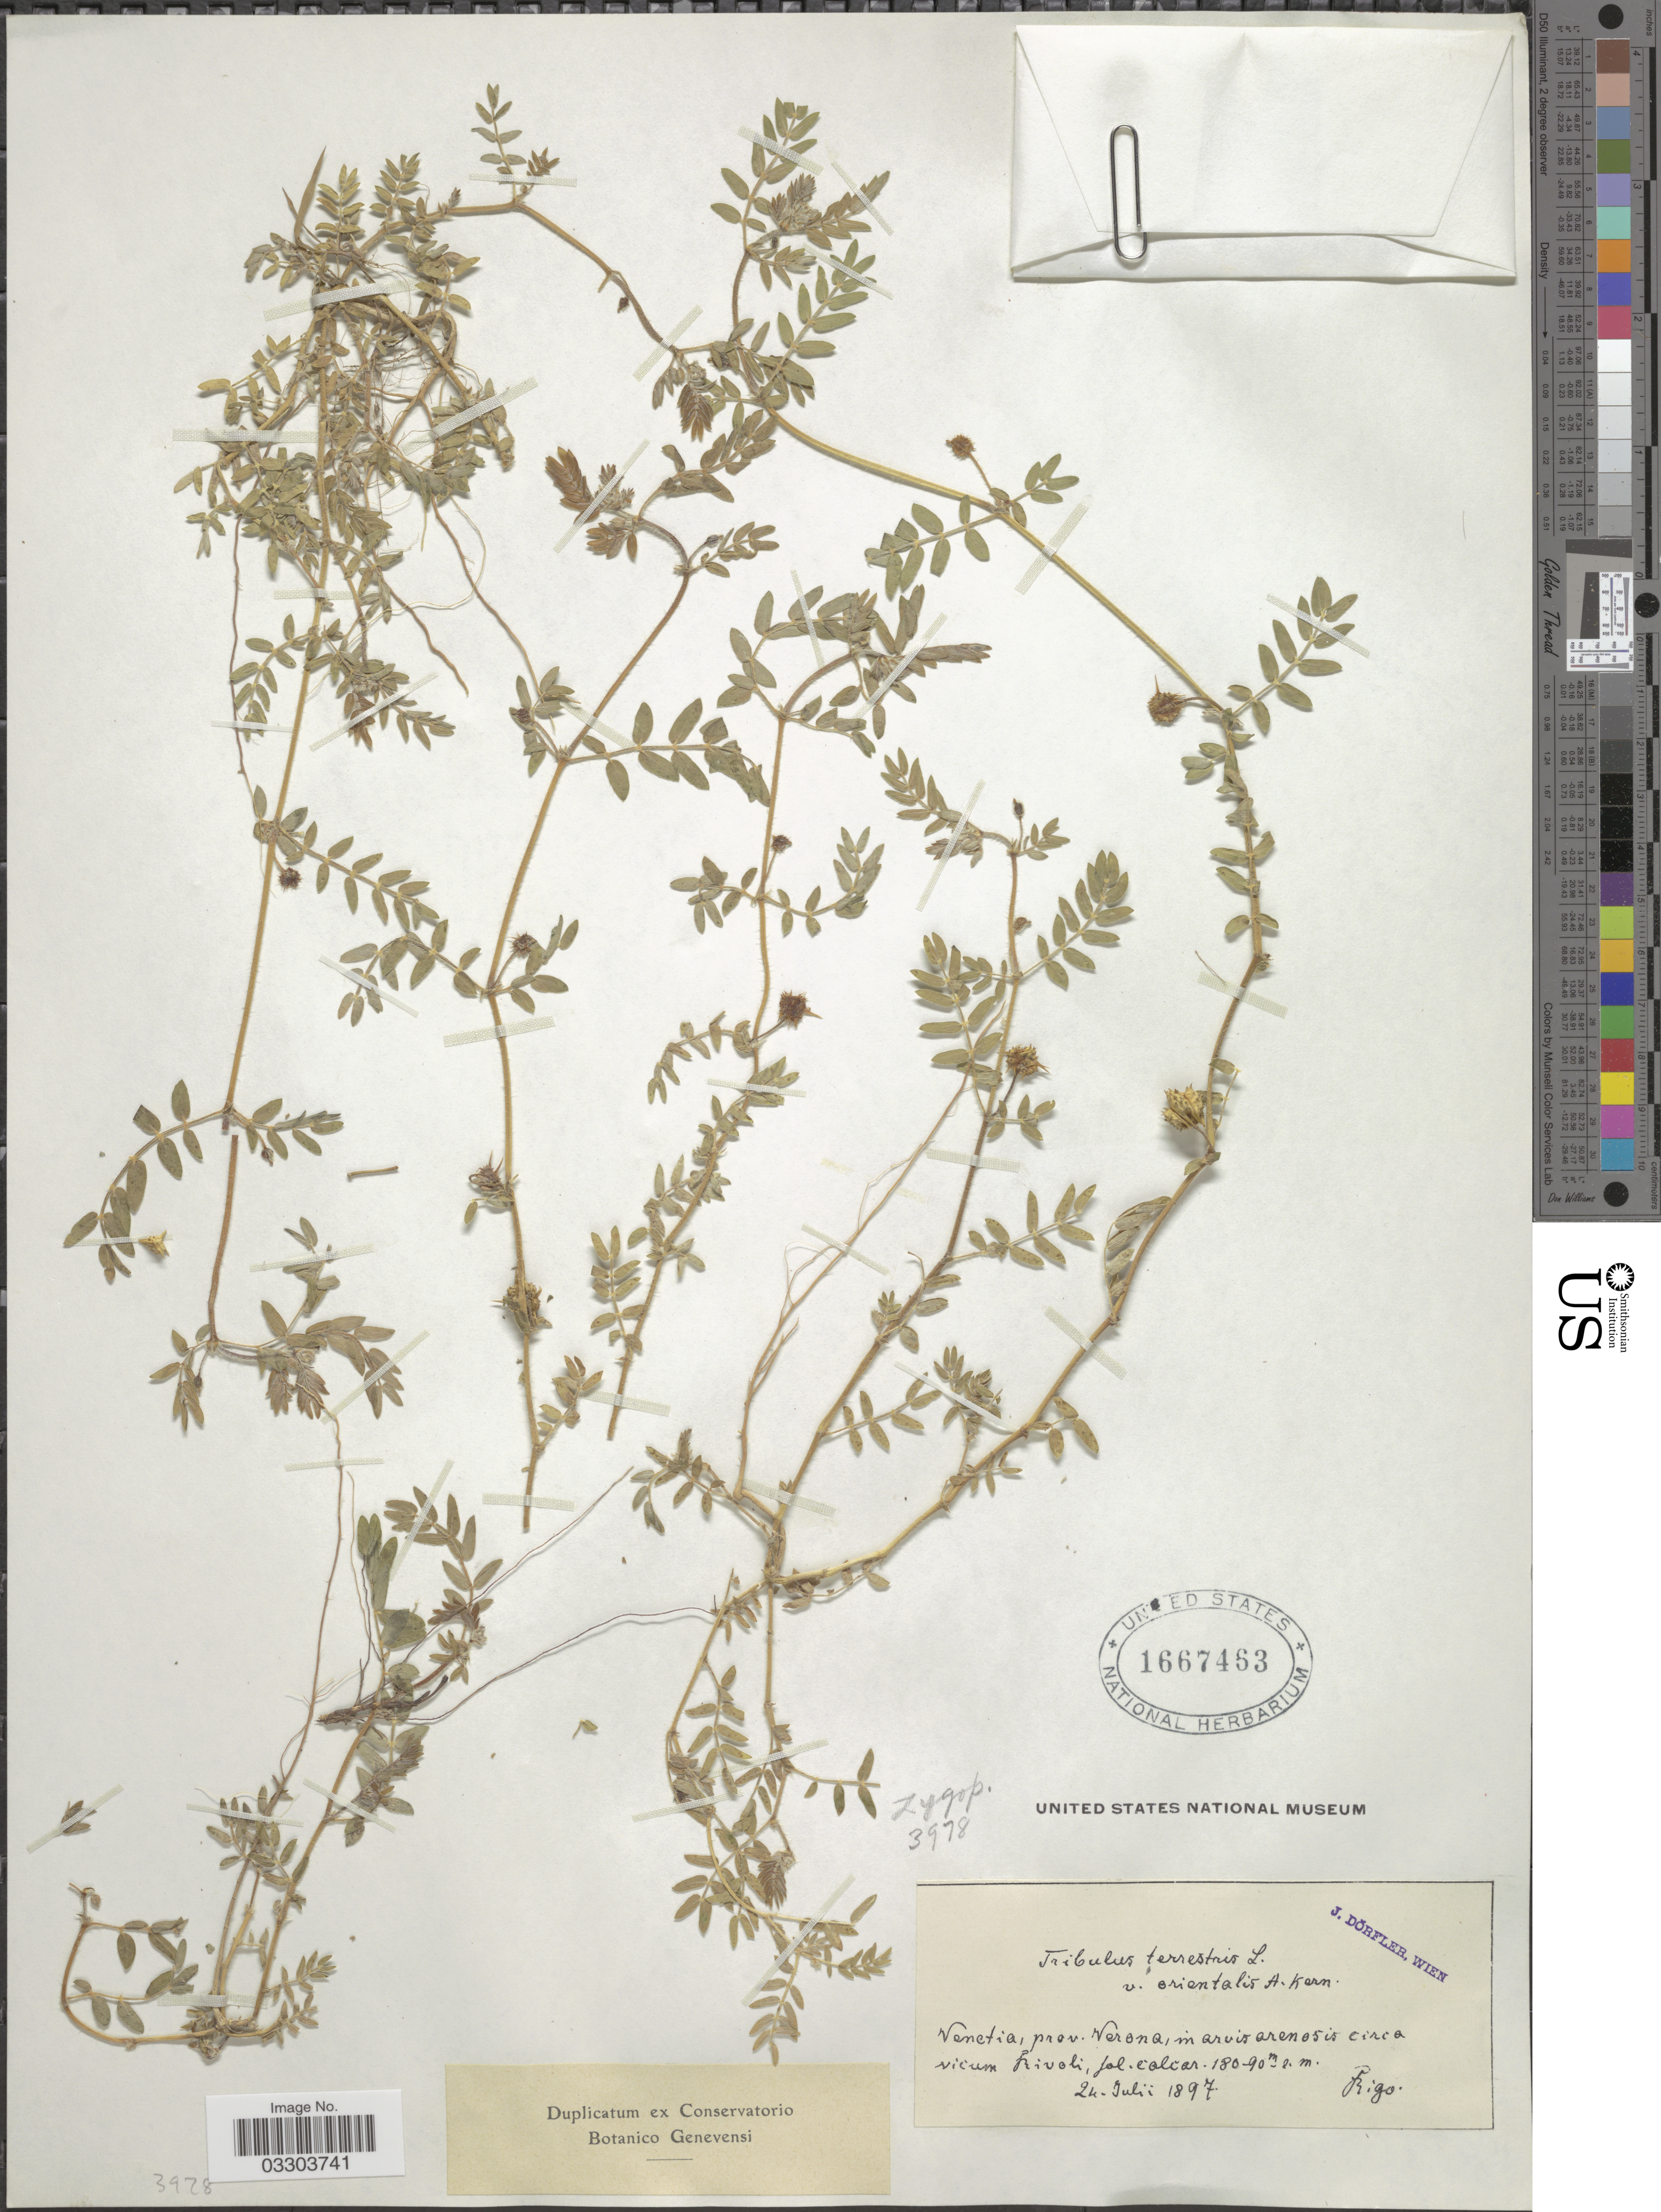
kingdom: Plantae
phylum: Tracheophyta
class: Magnoliopsida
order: Zygophyllales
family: Zygophyllaceae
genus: Tribulus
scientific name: Tribulus terrestris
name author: L.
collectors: -- Rigo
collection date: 1897-07-24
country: Italy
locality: Venetia, prov. Verona, in arvis arenosis circa vicum [interpreted] Rivoli.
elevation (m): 90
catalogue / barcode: US 1667463